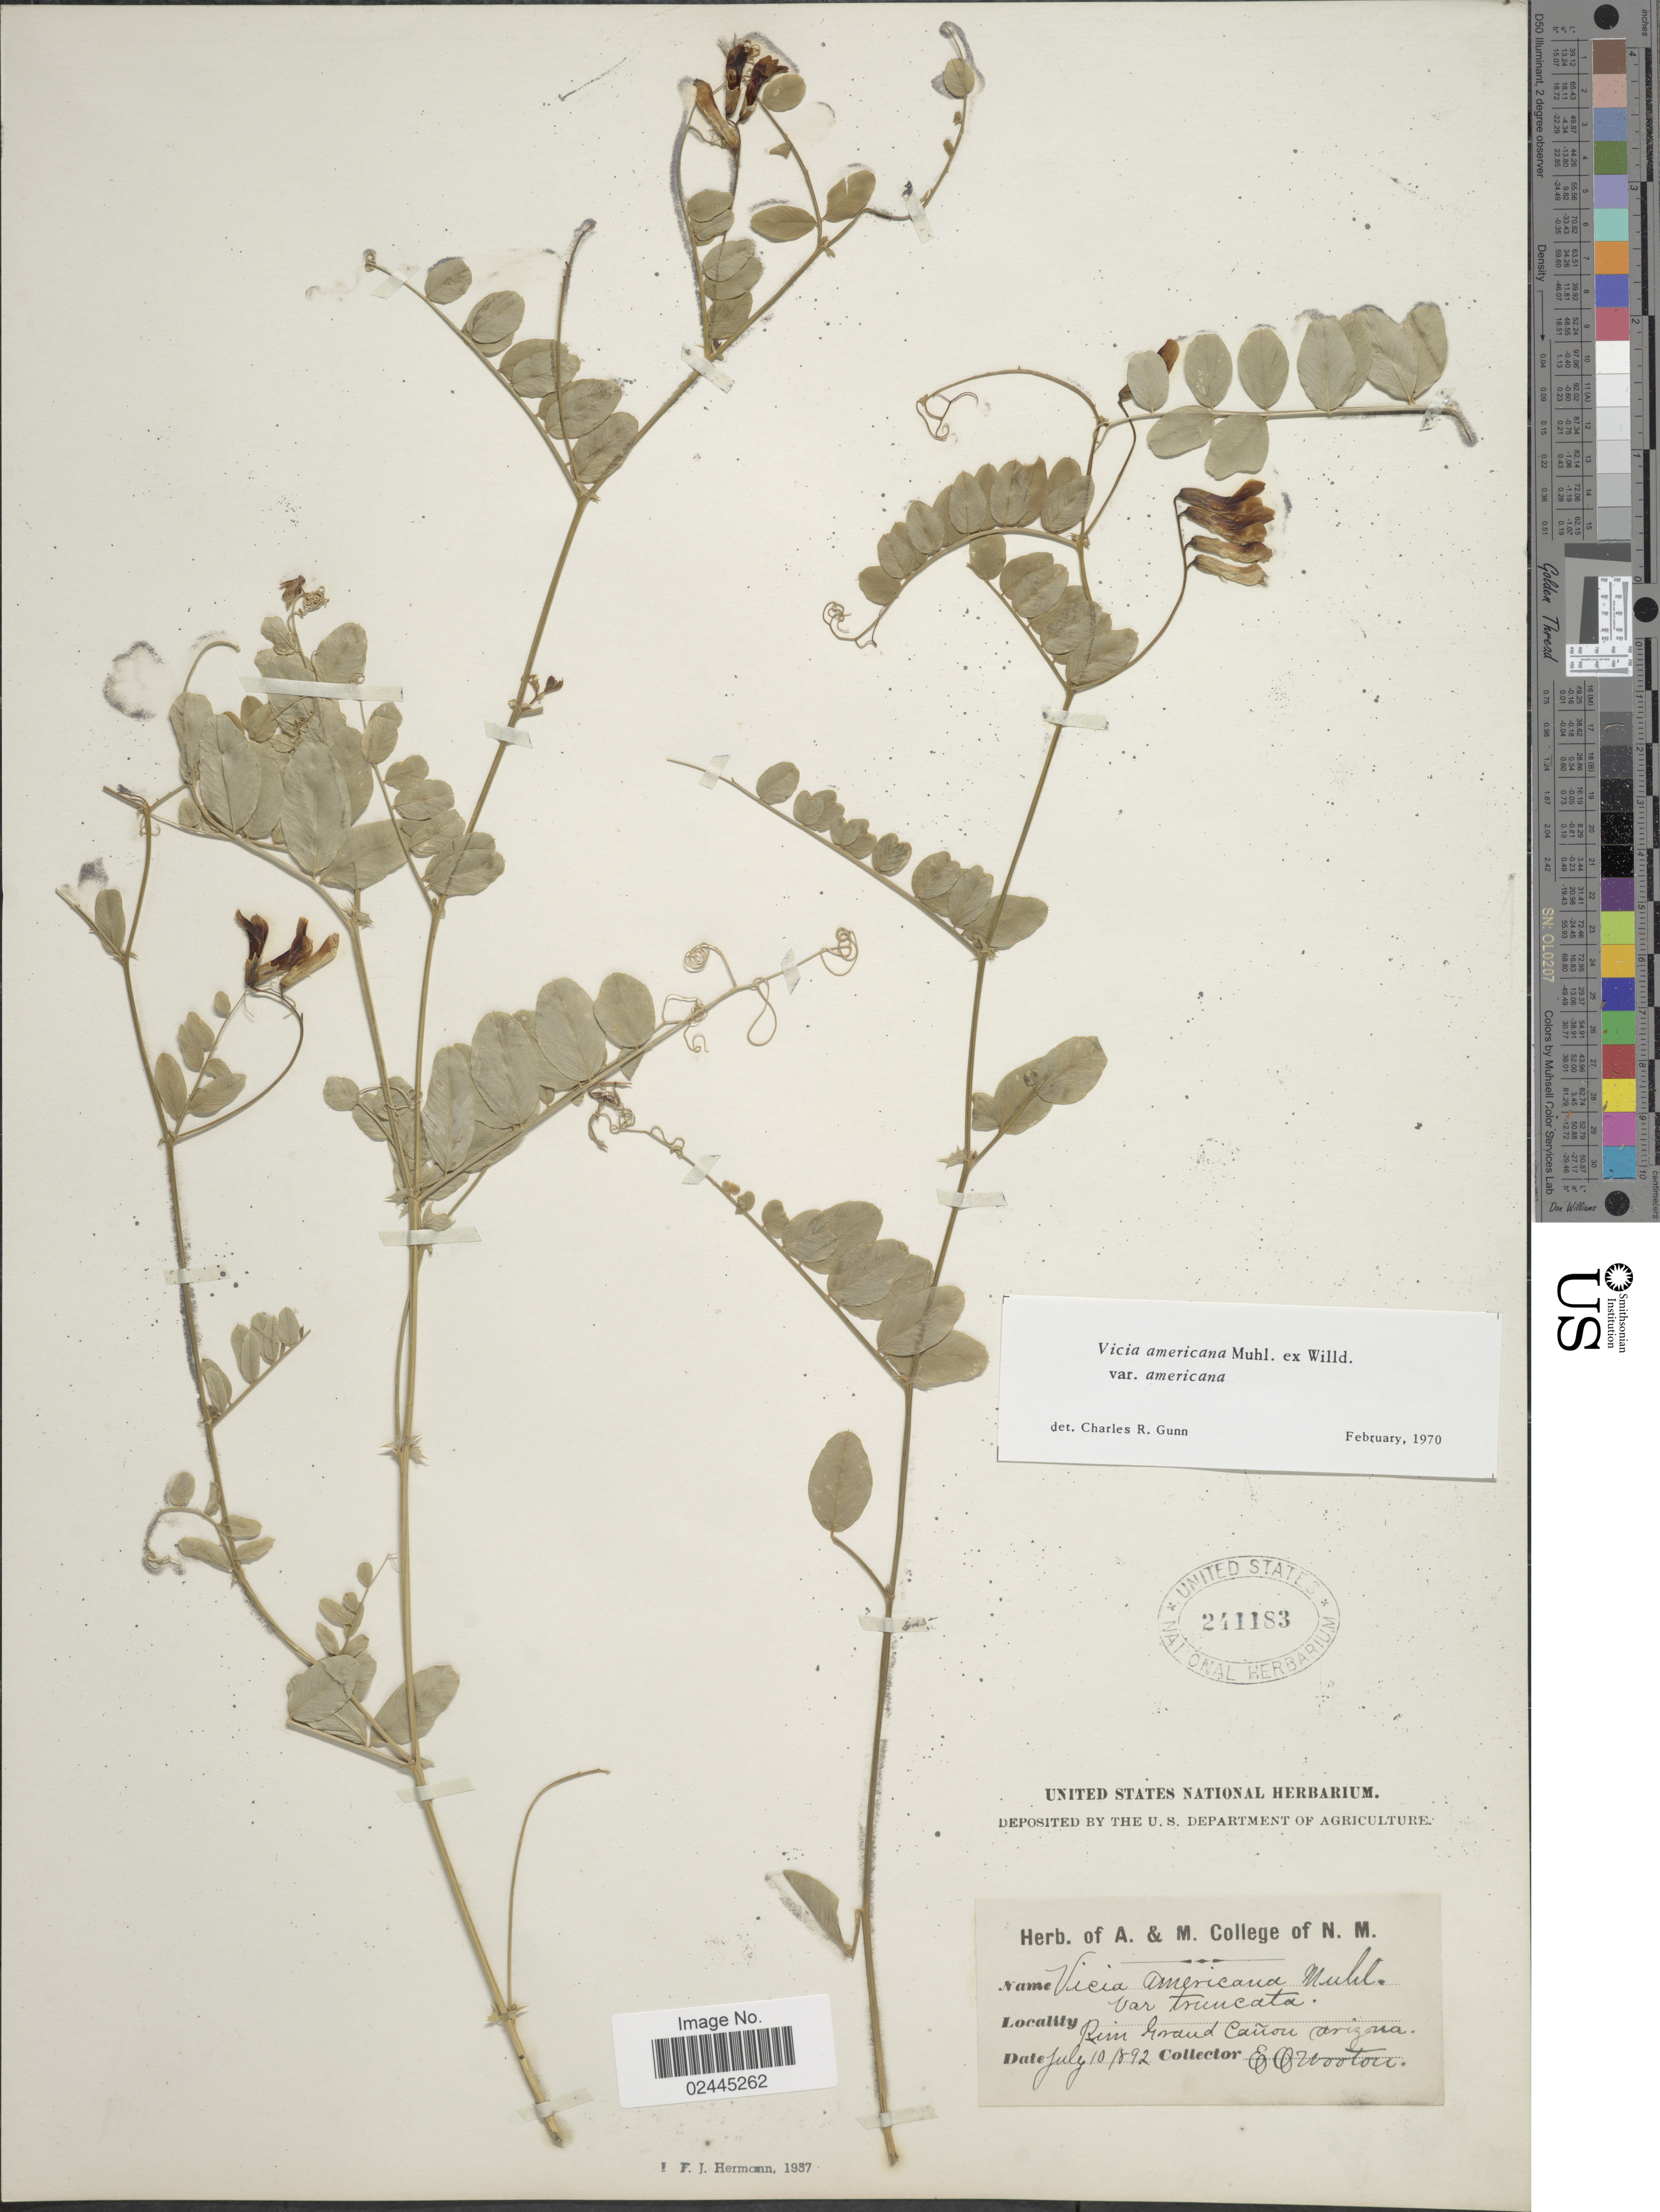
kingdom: Plantae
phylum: Tracheophyta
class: Magnoliopsida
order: Fabales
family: Fabaceae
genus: Vicia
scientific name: Vicia americana var. americana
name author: Muhl. ex Willd.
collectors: E. O. Wooton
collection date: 1892-07-10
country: United States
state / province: Arizona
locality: Rim Grand Cañon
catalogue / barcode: US 241183